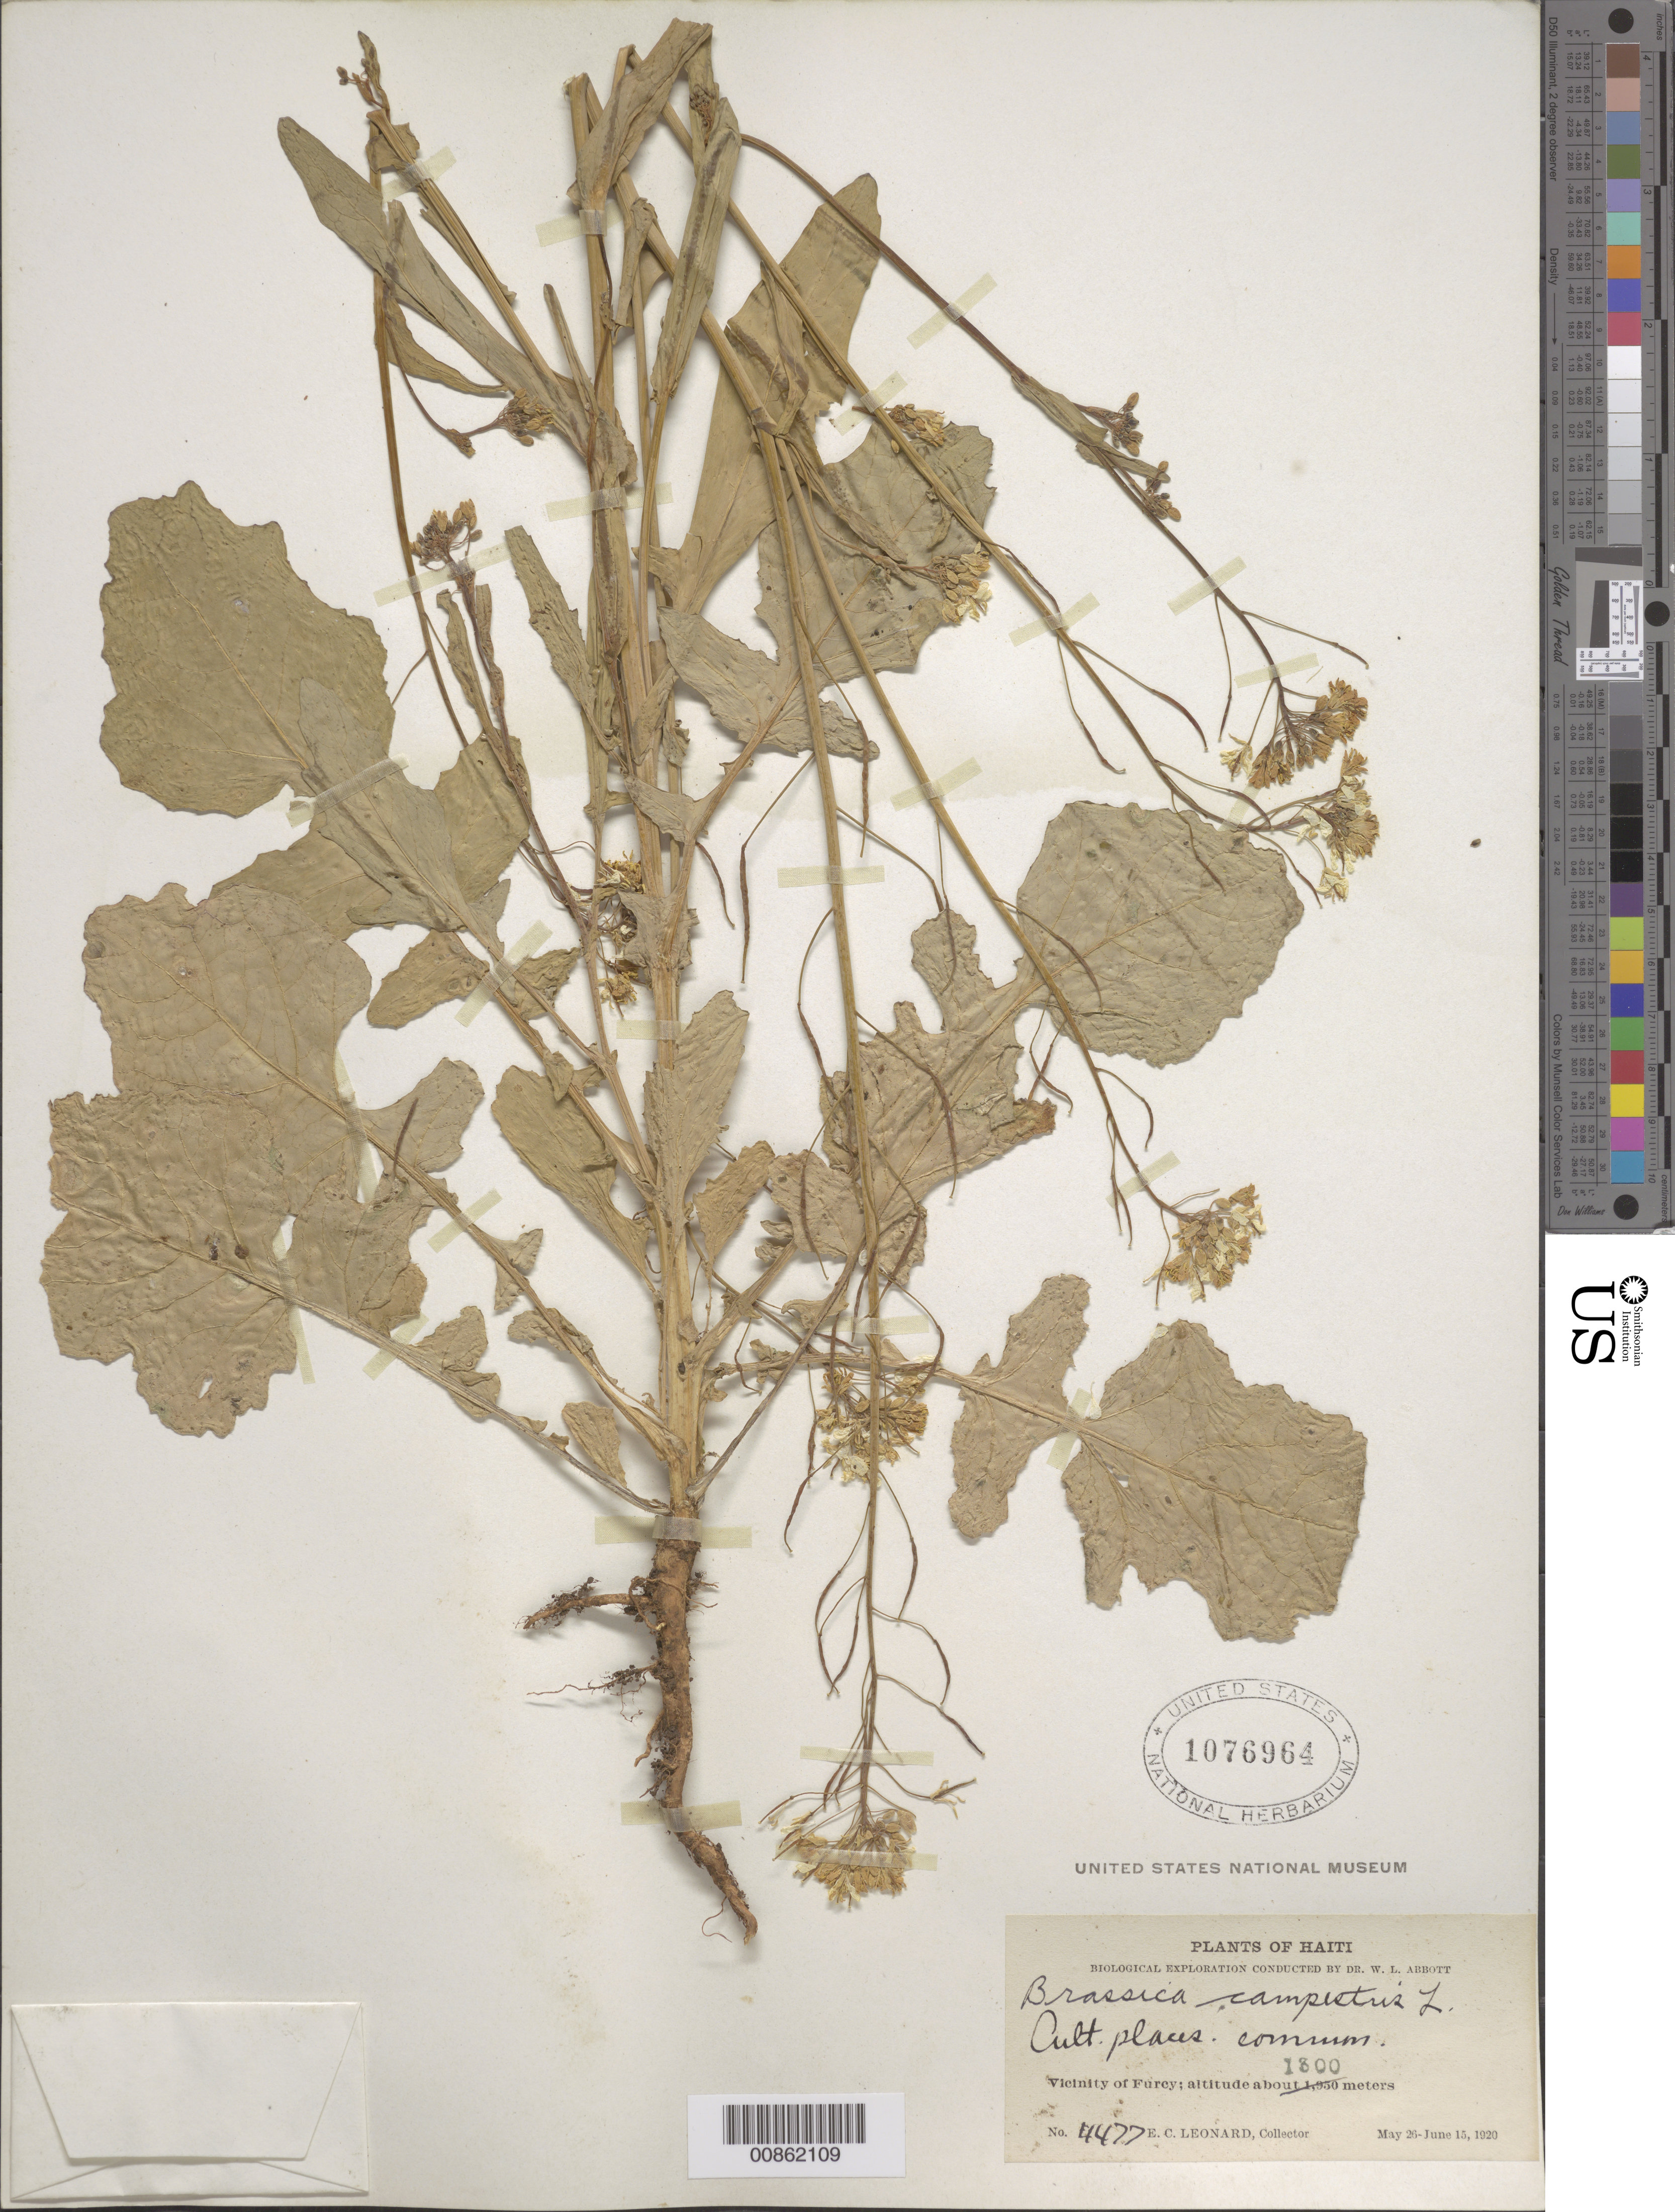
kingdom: Plantae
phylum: Tracheophyta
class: Magnoliopsida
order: Brassicales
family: Brassicaceae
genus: Brassica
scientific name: Brassica campestris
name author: L.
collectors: E. C. Leonard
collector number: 4477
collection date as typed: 26 May 1920 to 15 Jun 1920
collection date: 1920-05-26/1920-06-15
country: Haiti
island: Hispaniola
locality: Vicinity of Furcy.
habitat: Cultivated places.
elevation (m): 1300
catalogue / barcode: US 1076964